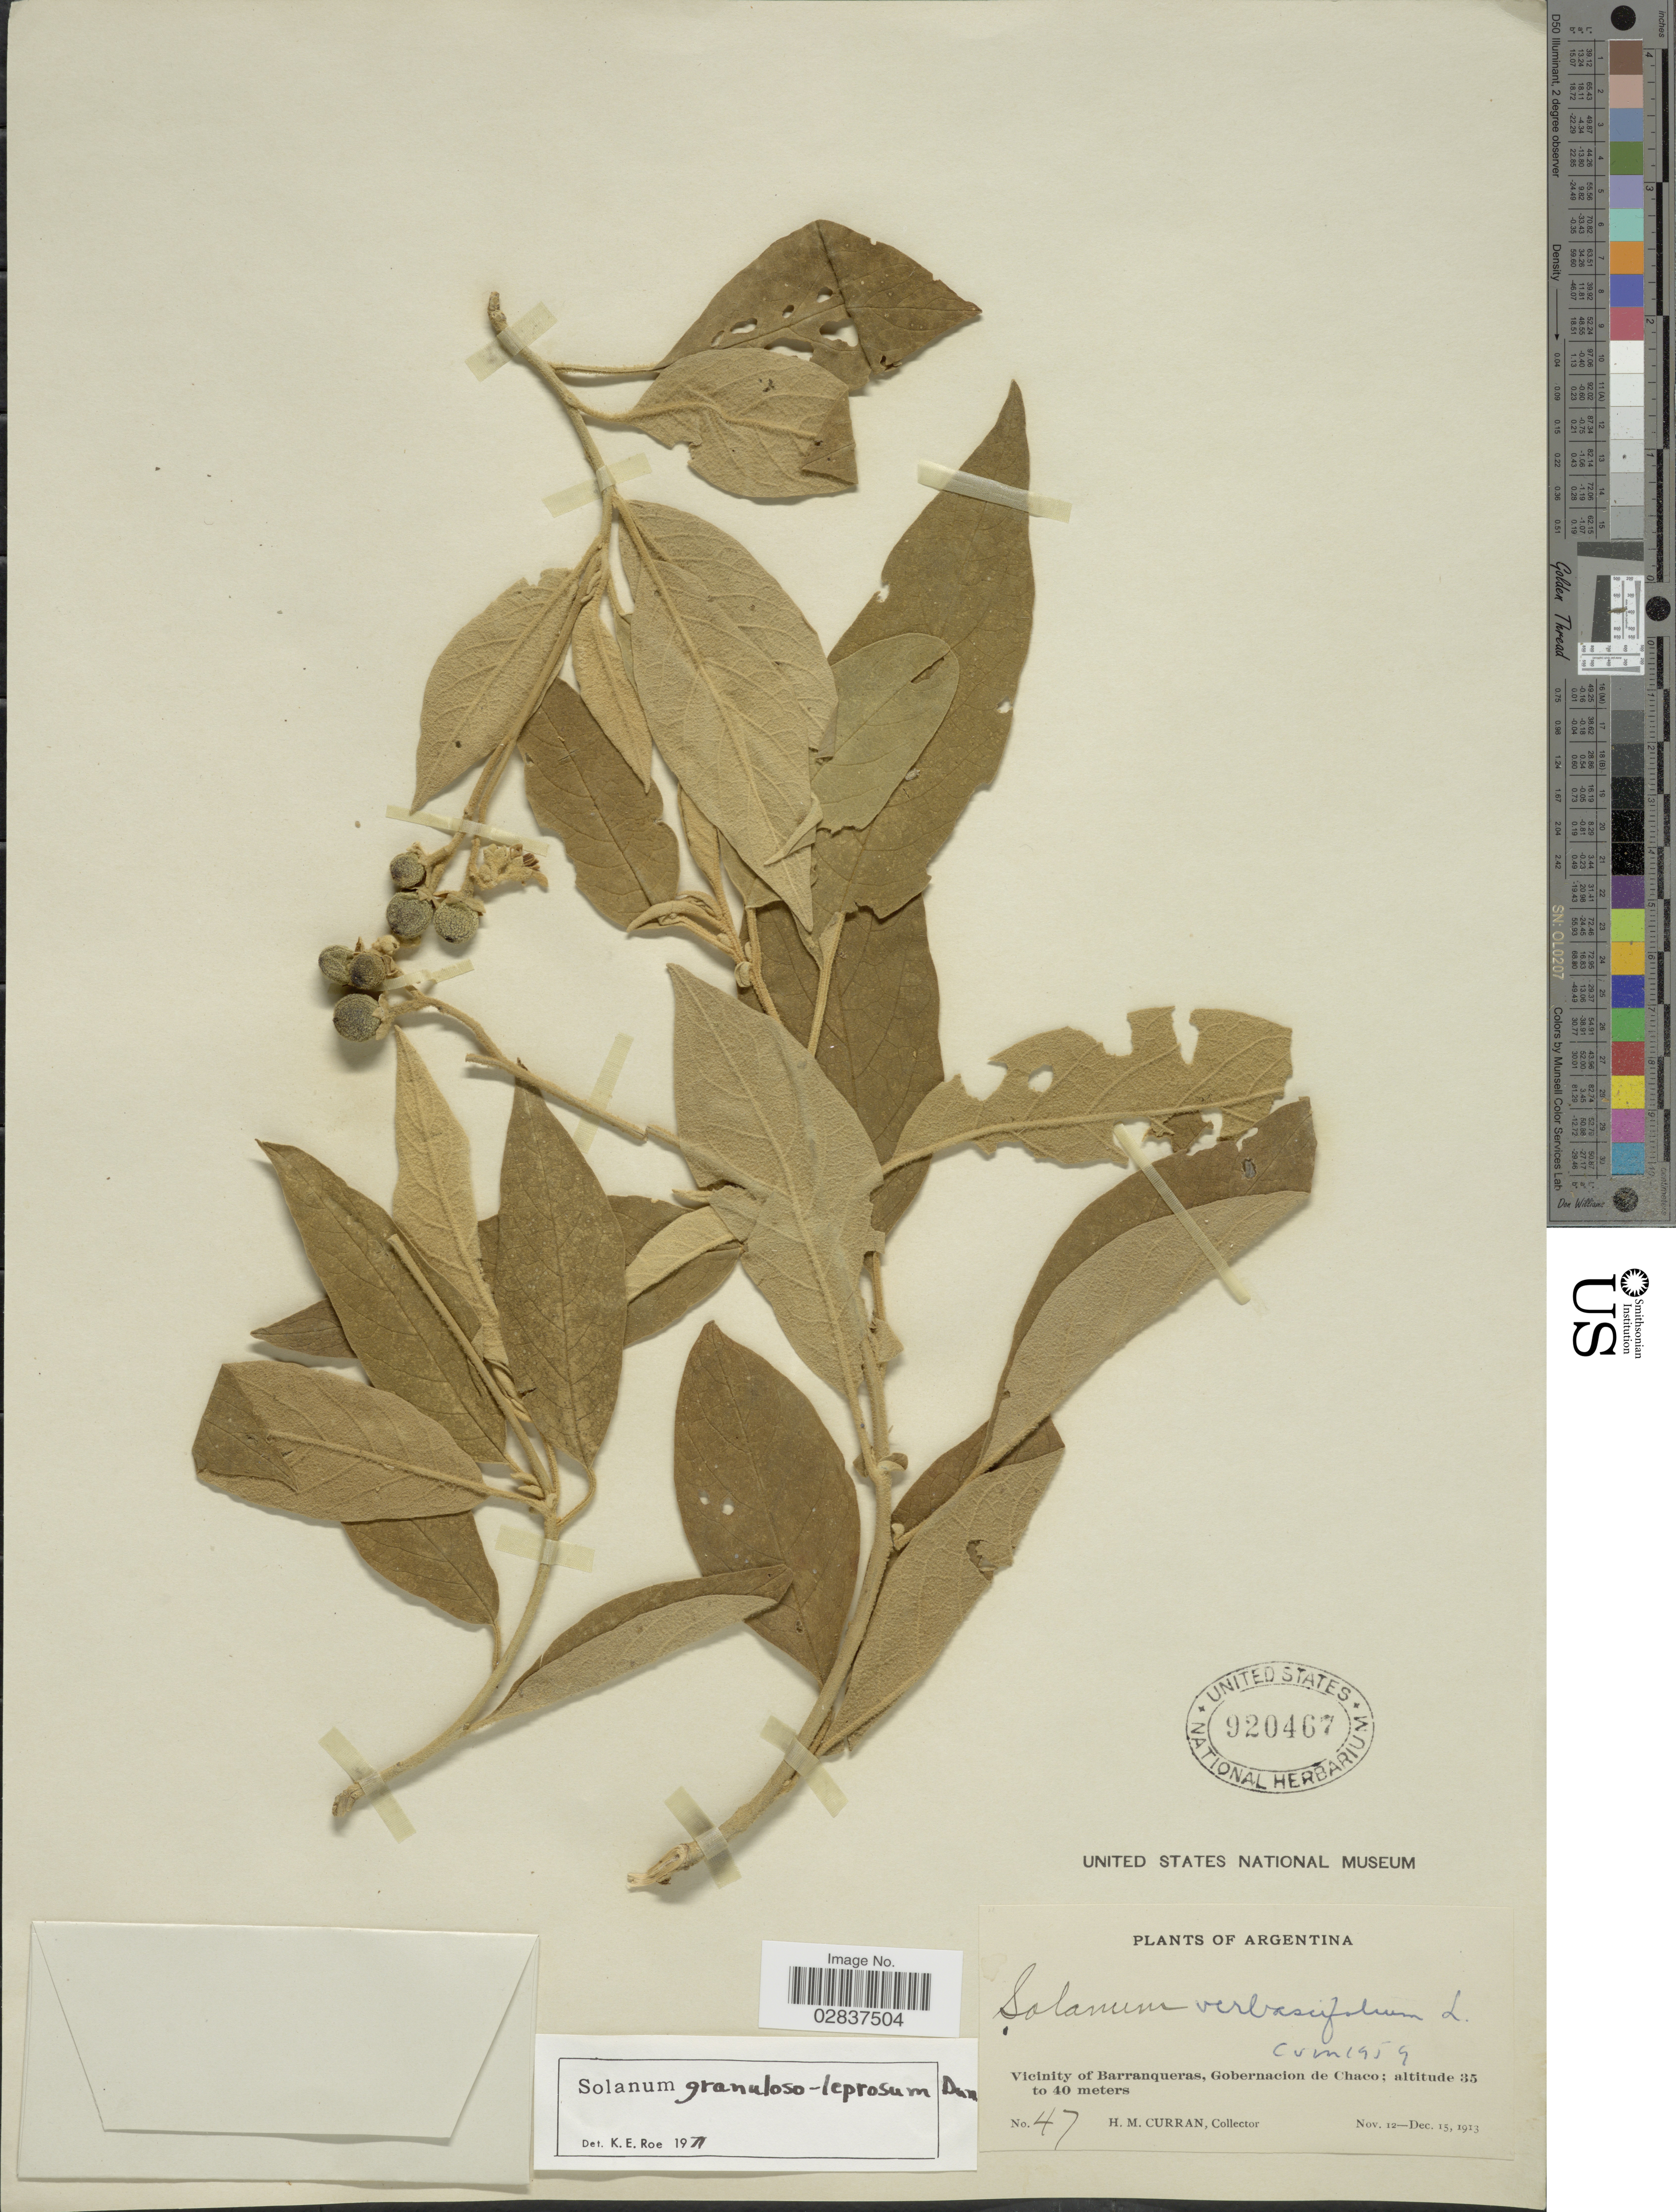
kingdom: Plantae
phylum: Tracheophyta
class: Magnoliopsida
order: Solanales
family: Solanaceae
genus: Solanum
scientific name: Solanum granuloso-leprosum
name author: Dunal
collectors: H. M. Curran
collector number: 47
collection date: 1913-11-12/1913-12-15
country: Argentina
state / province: Chaco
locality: Vicinity of Barranqueras, Gobernacion de Chaco.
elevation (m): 35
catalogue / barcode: US 920467